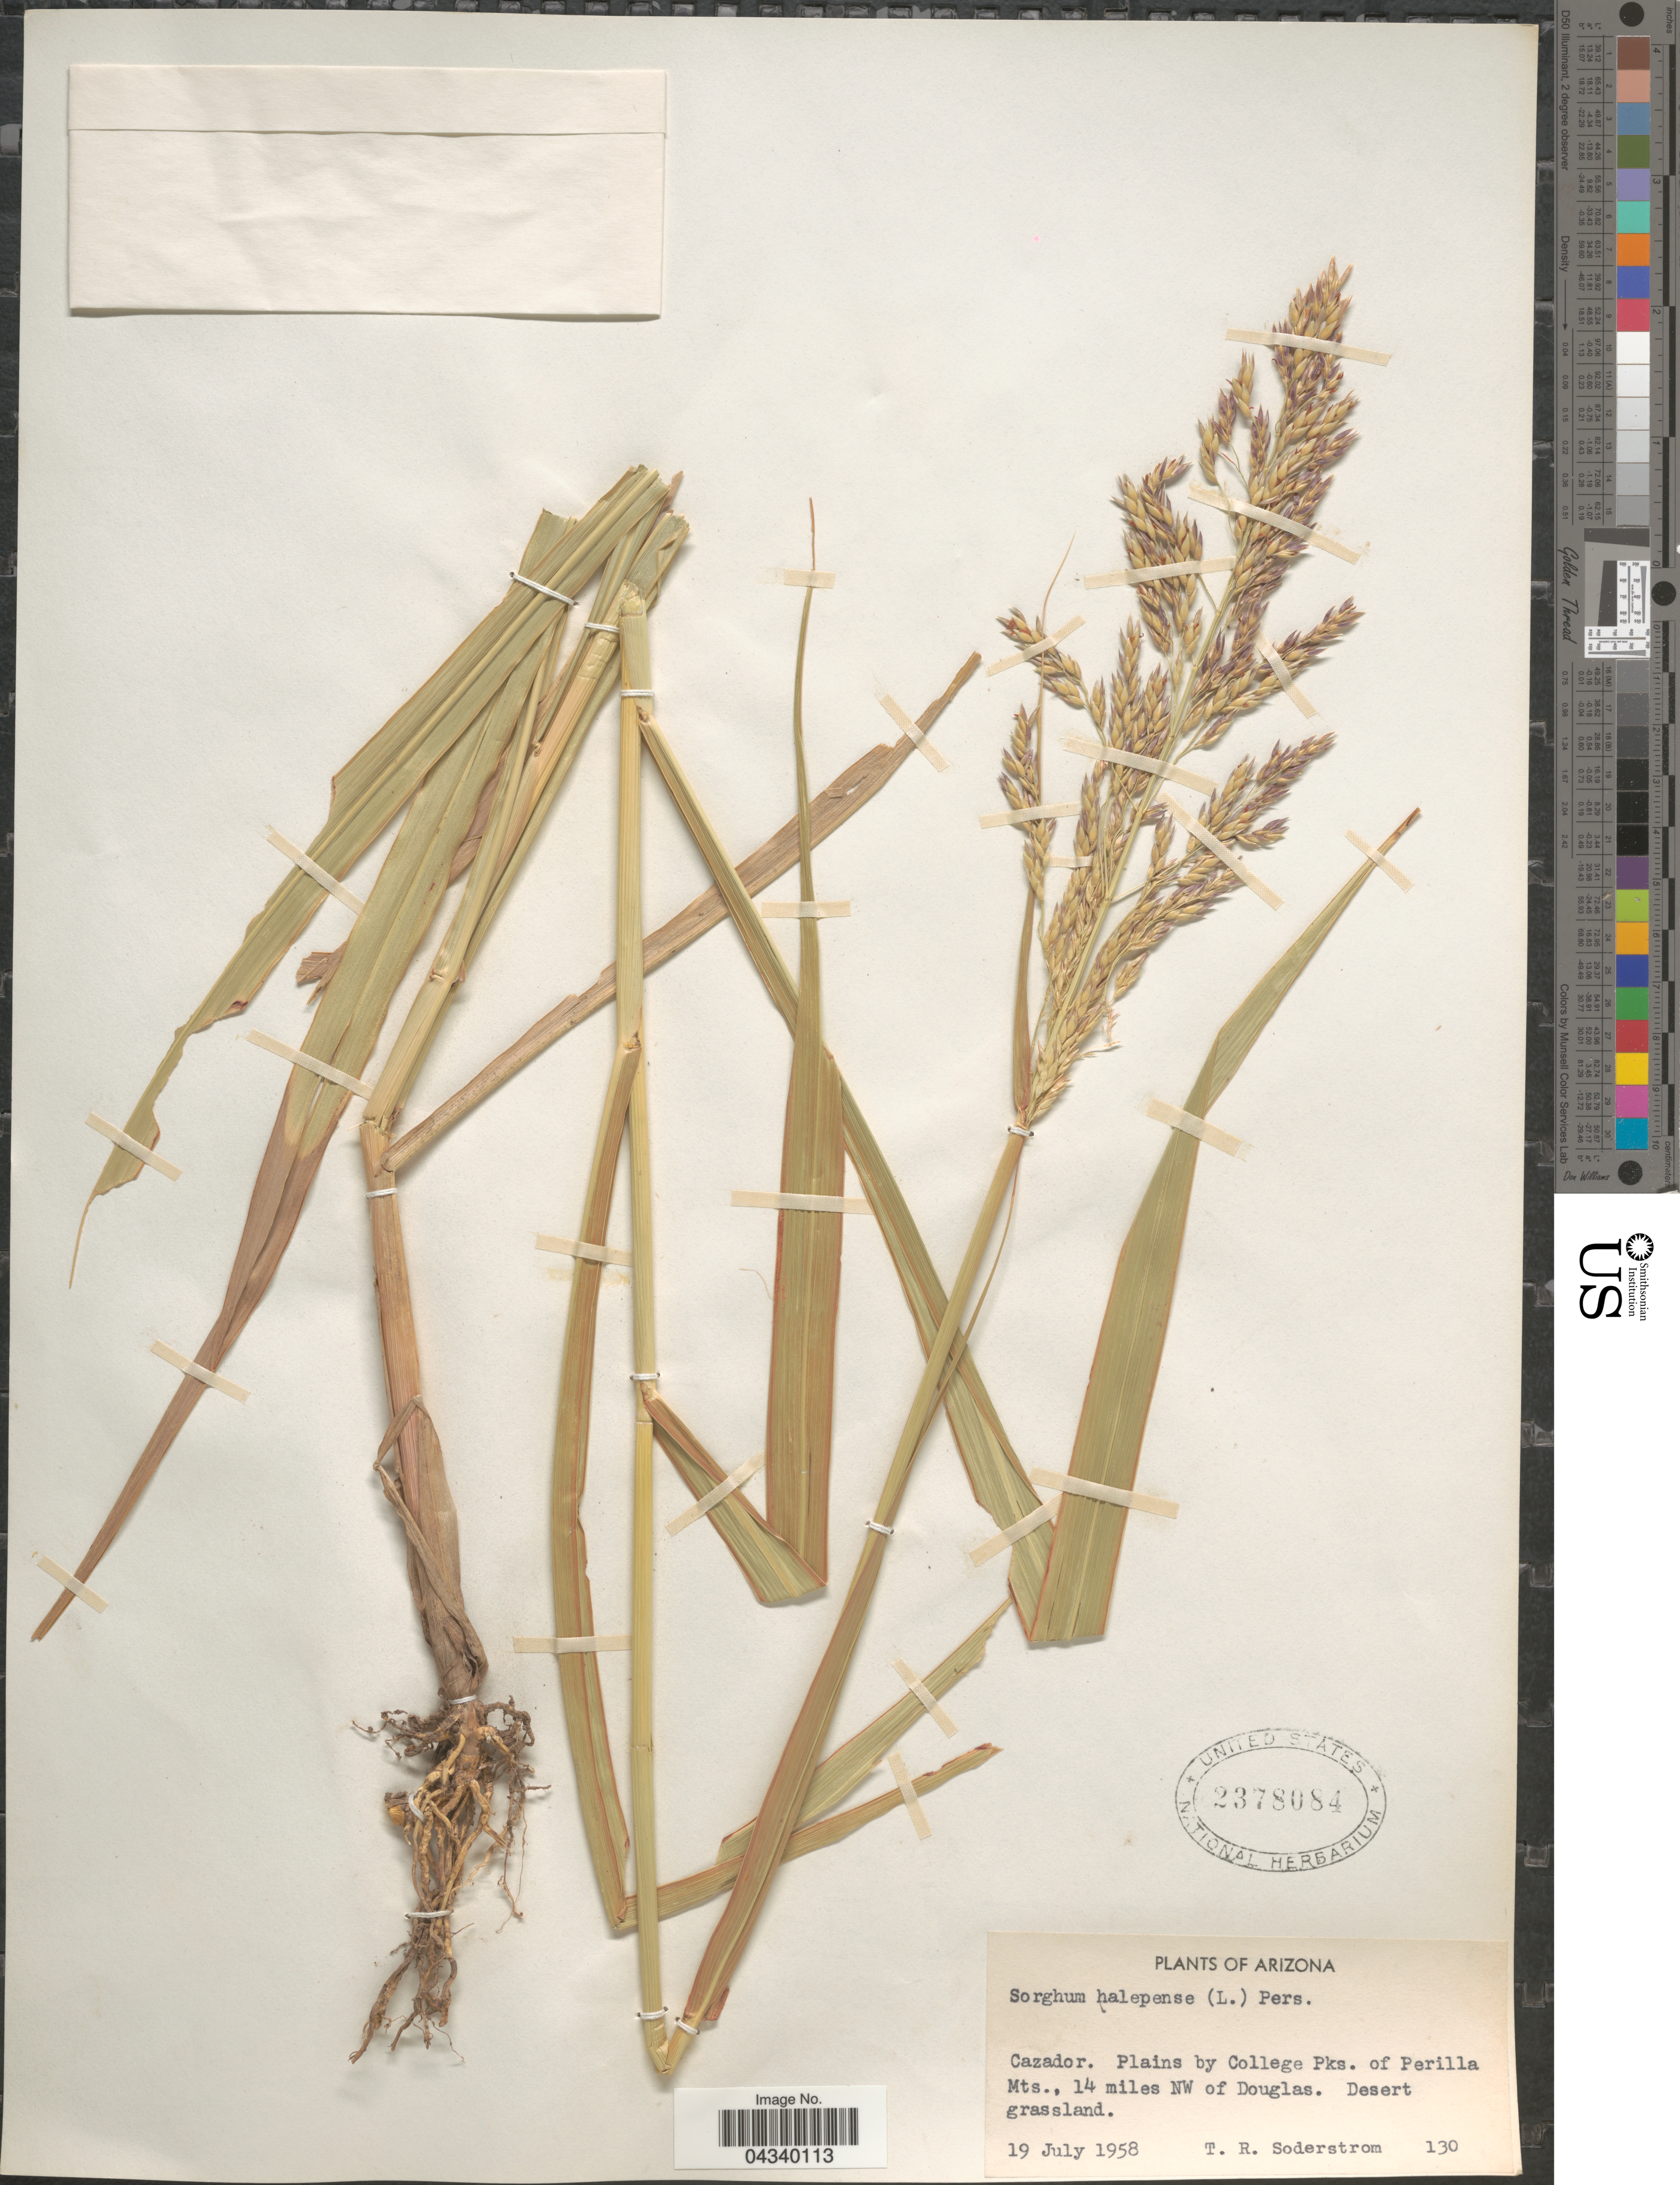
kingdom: Plantae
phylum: Tracheophyta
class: Liliopsida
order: Poales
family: Poaceae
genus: Sorghum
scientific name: Sorghum halepense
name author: (L.) Pers.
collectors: T. R. Soderstrom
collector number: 130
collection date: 1958-07-19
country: United States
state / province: Arizona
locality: Cazador. Plains by College Pks. of Perilla Mts., 14 miles NW of Douglas.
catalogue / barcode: US 2378084